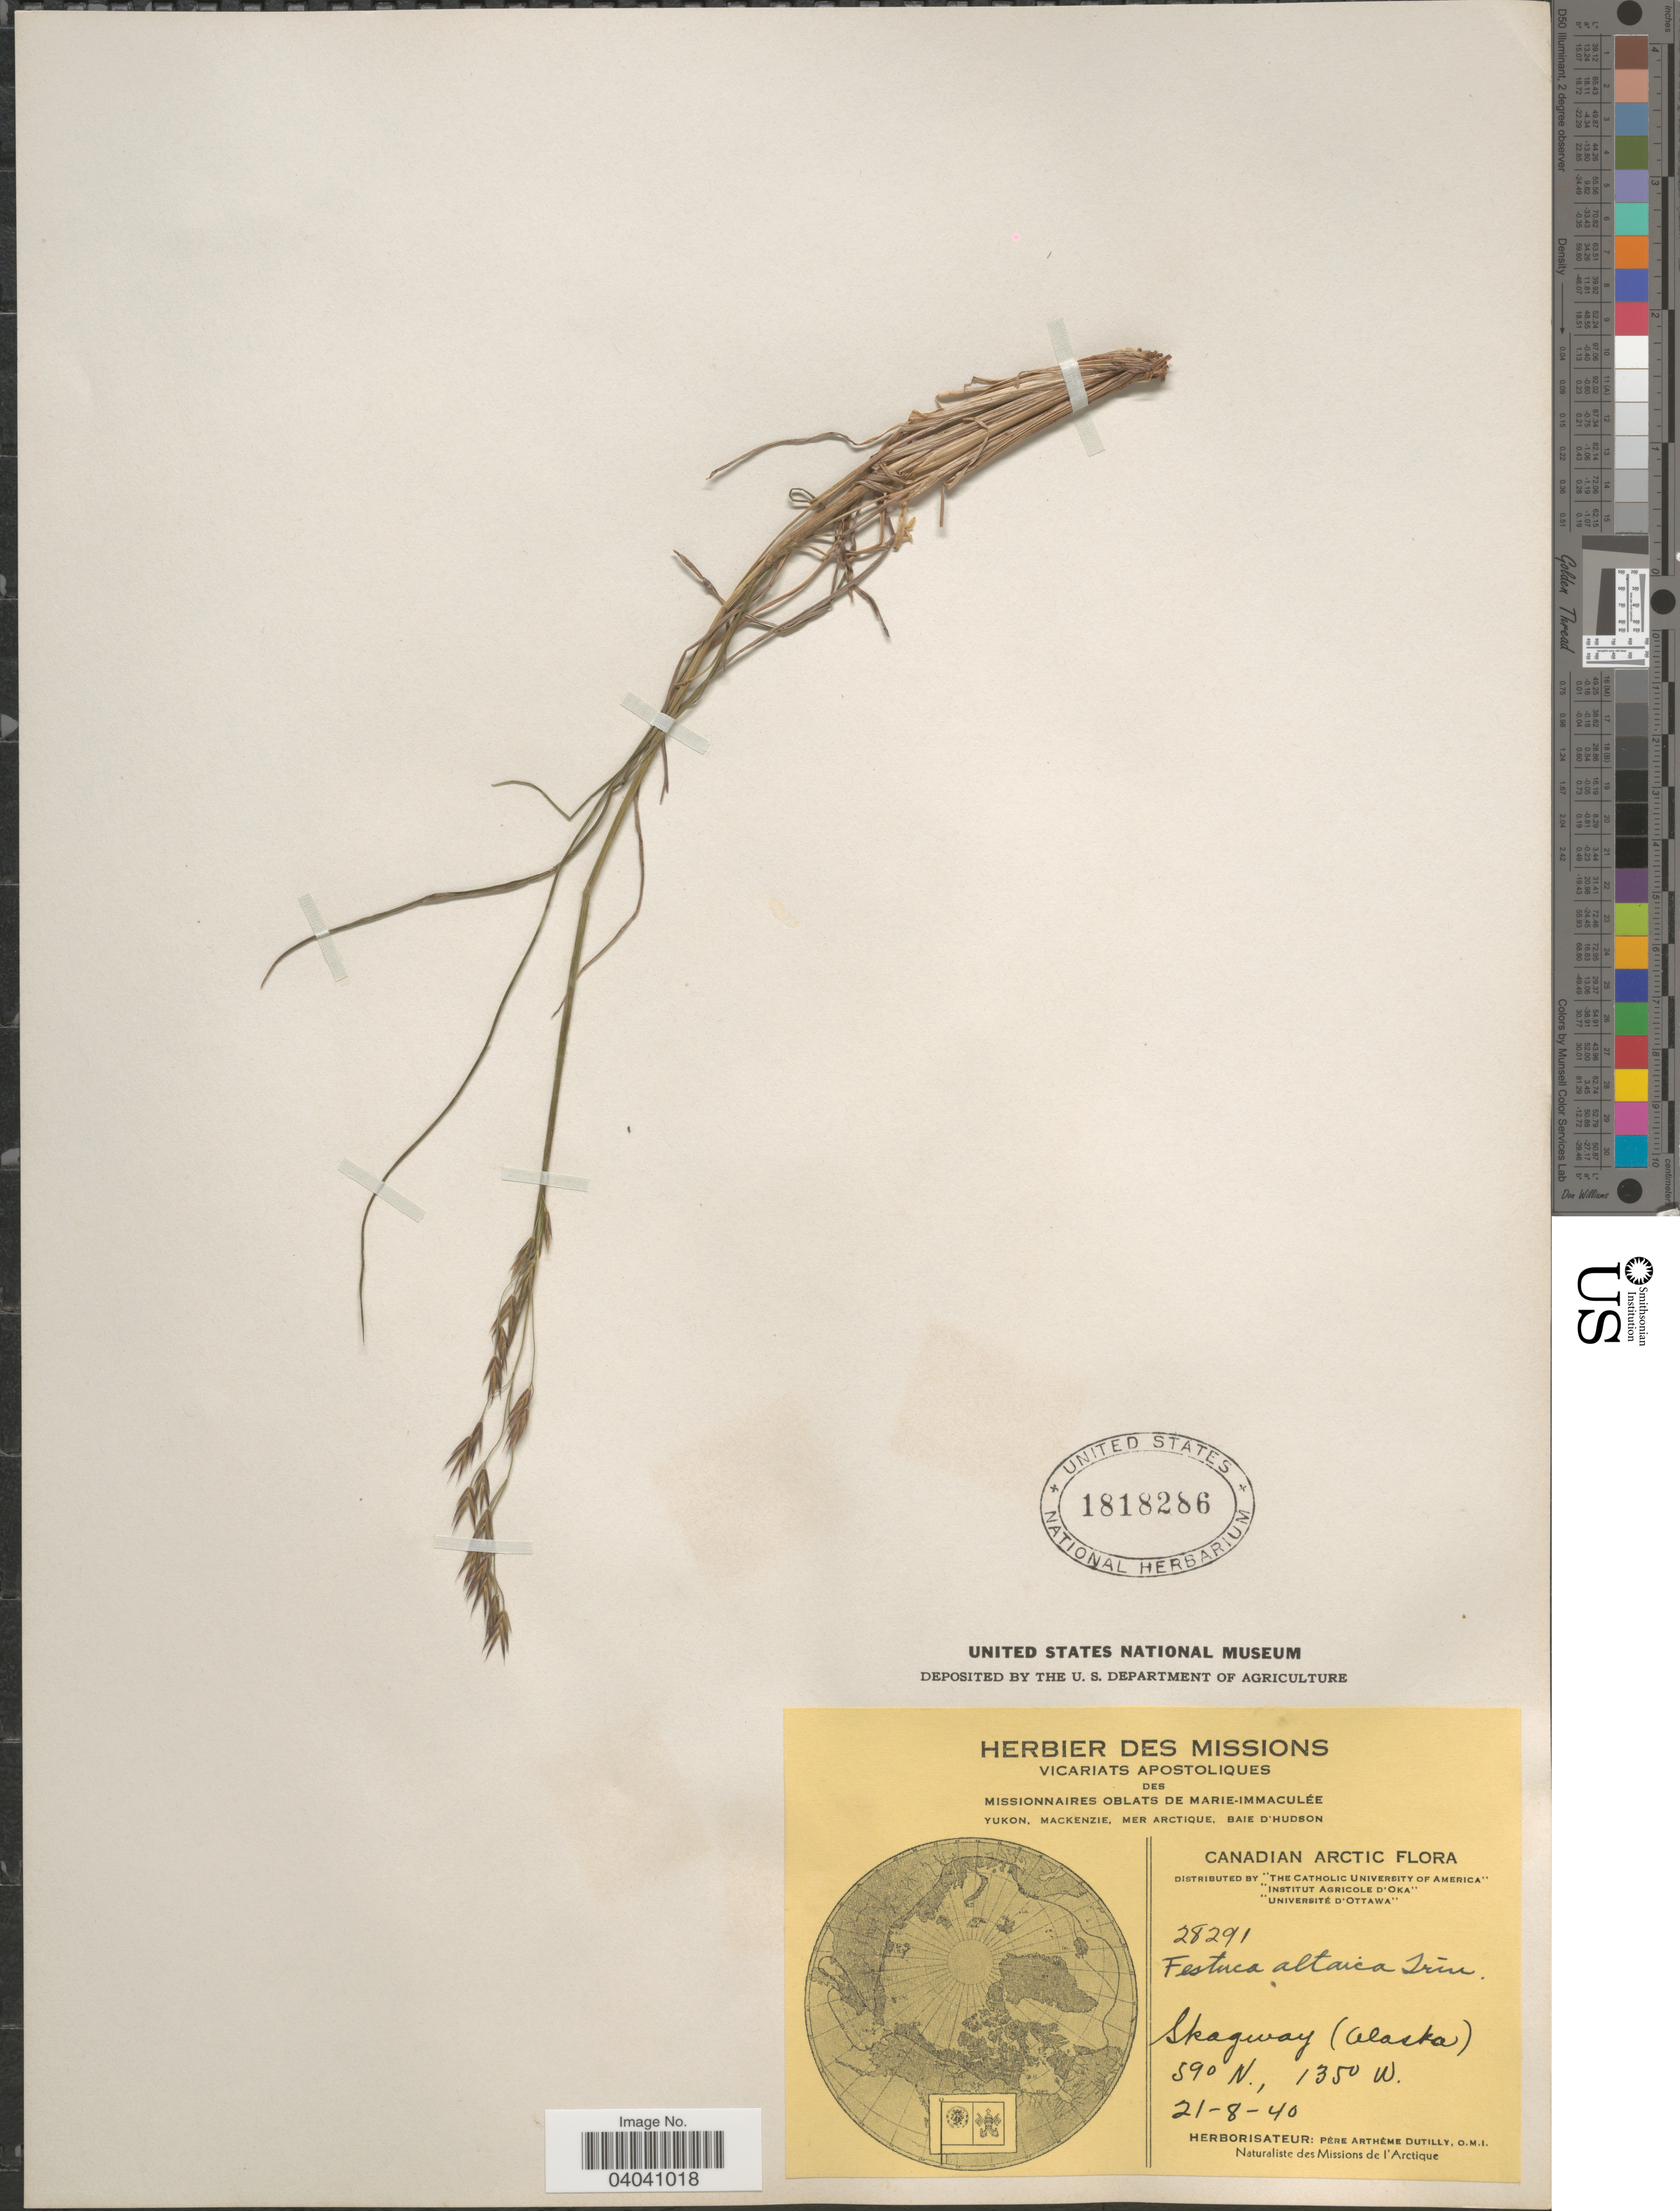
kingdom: Plantae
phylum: Tracheophyta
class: Liliopsida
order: Poales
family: Poaceae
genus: Festuca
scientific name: Festuca altaica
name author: Trin.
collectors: A. Dutilly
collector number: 28291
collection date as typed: Transcribed d/m/y: 21/8/40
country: United States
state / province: Alaska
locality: Canadian Arctic. Skagway.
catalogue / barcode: US 1818286